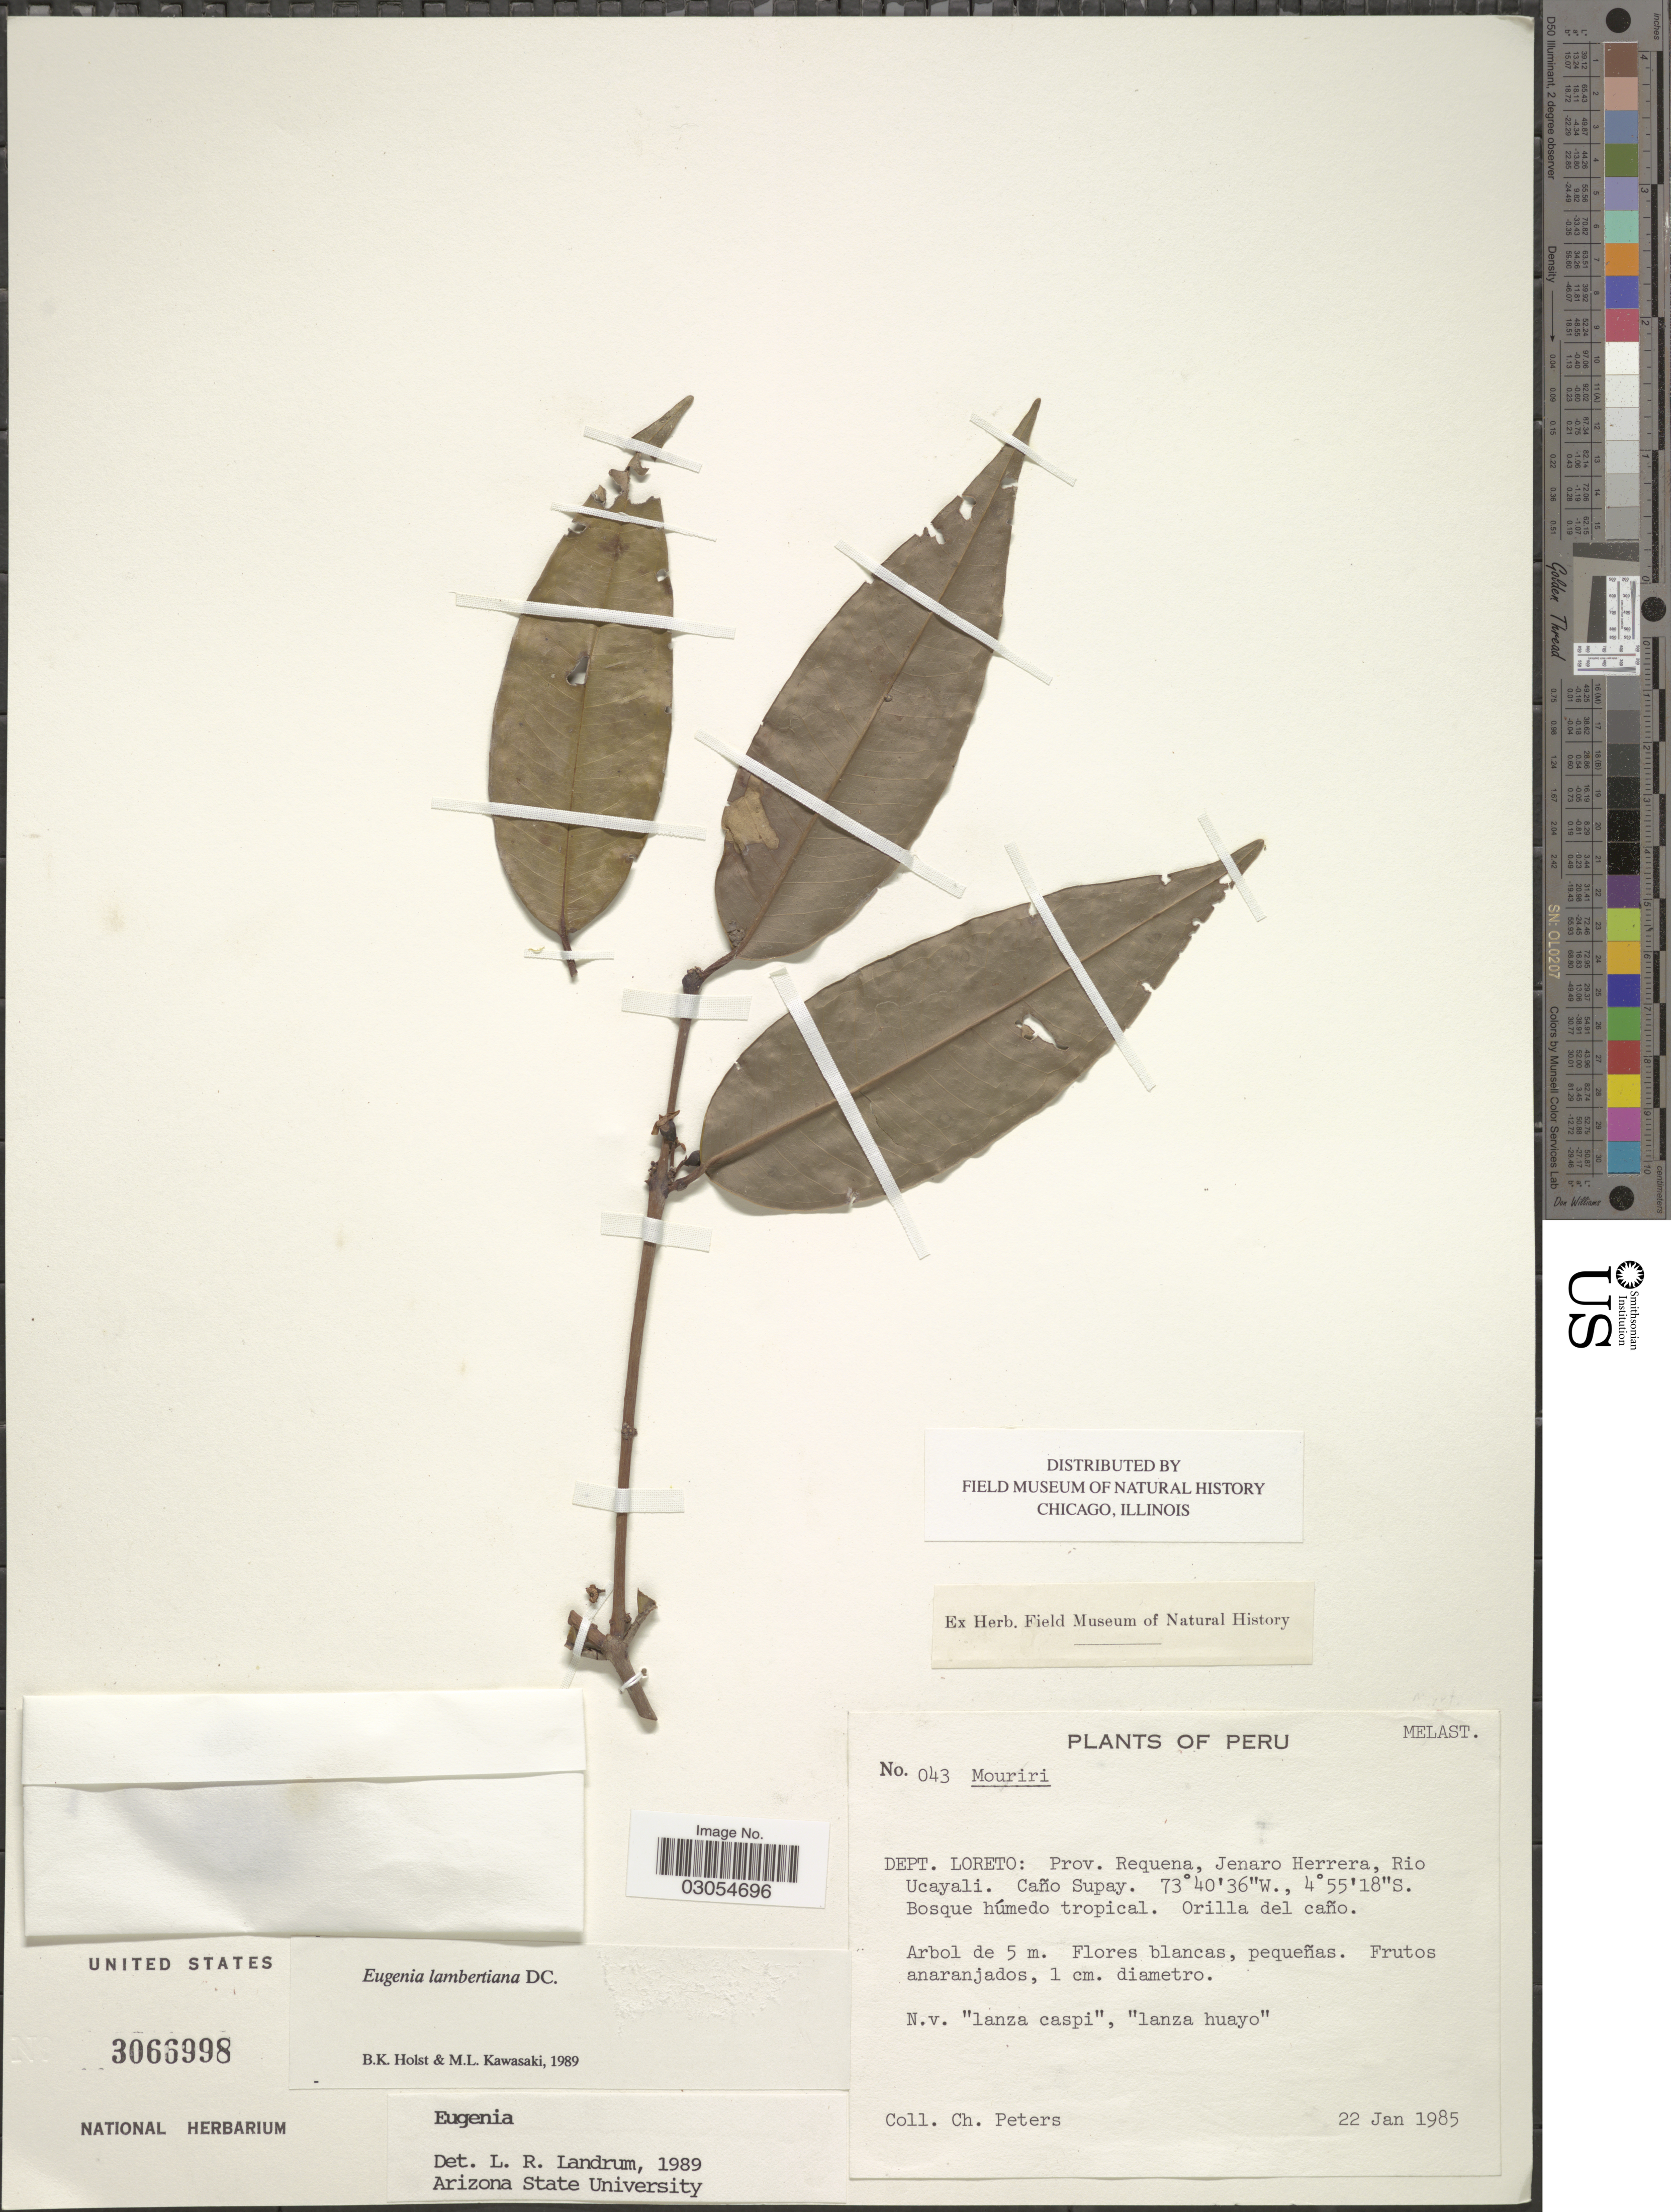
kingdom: Plantae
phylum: Tracheophyta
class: Magnoliopsida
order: Myrtales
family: Myrtaceae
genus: Eugenia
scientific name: Eugenia lambertiana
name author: DC.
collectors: C. Peters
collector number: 043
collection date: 1985-01-22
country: Peru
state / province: Loreto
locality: Dept. Loreto: Prov. Requena, Jenaro Herrera, Rio Ucayali. Caño Supay.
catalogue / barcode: US 3066998